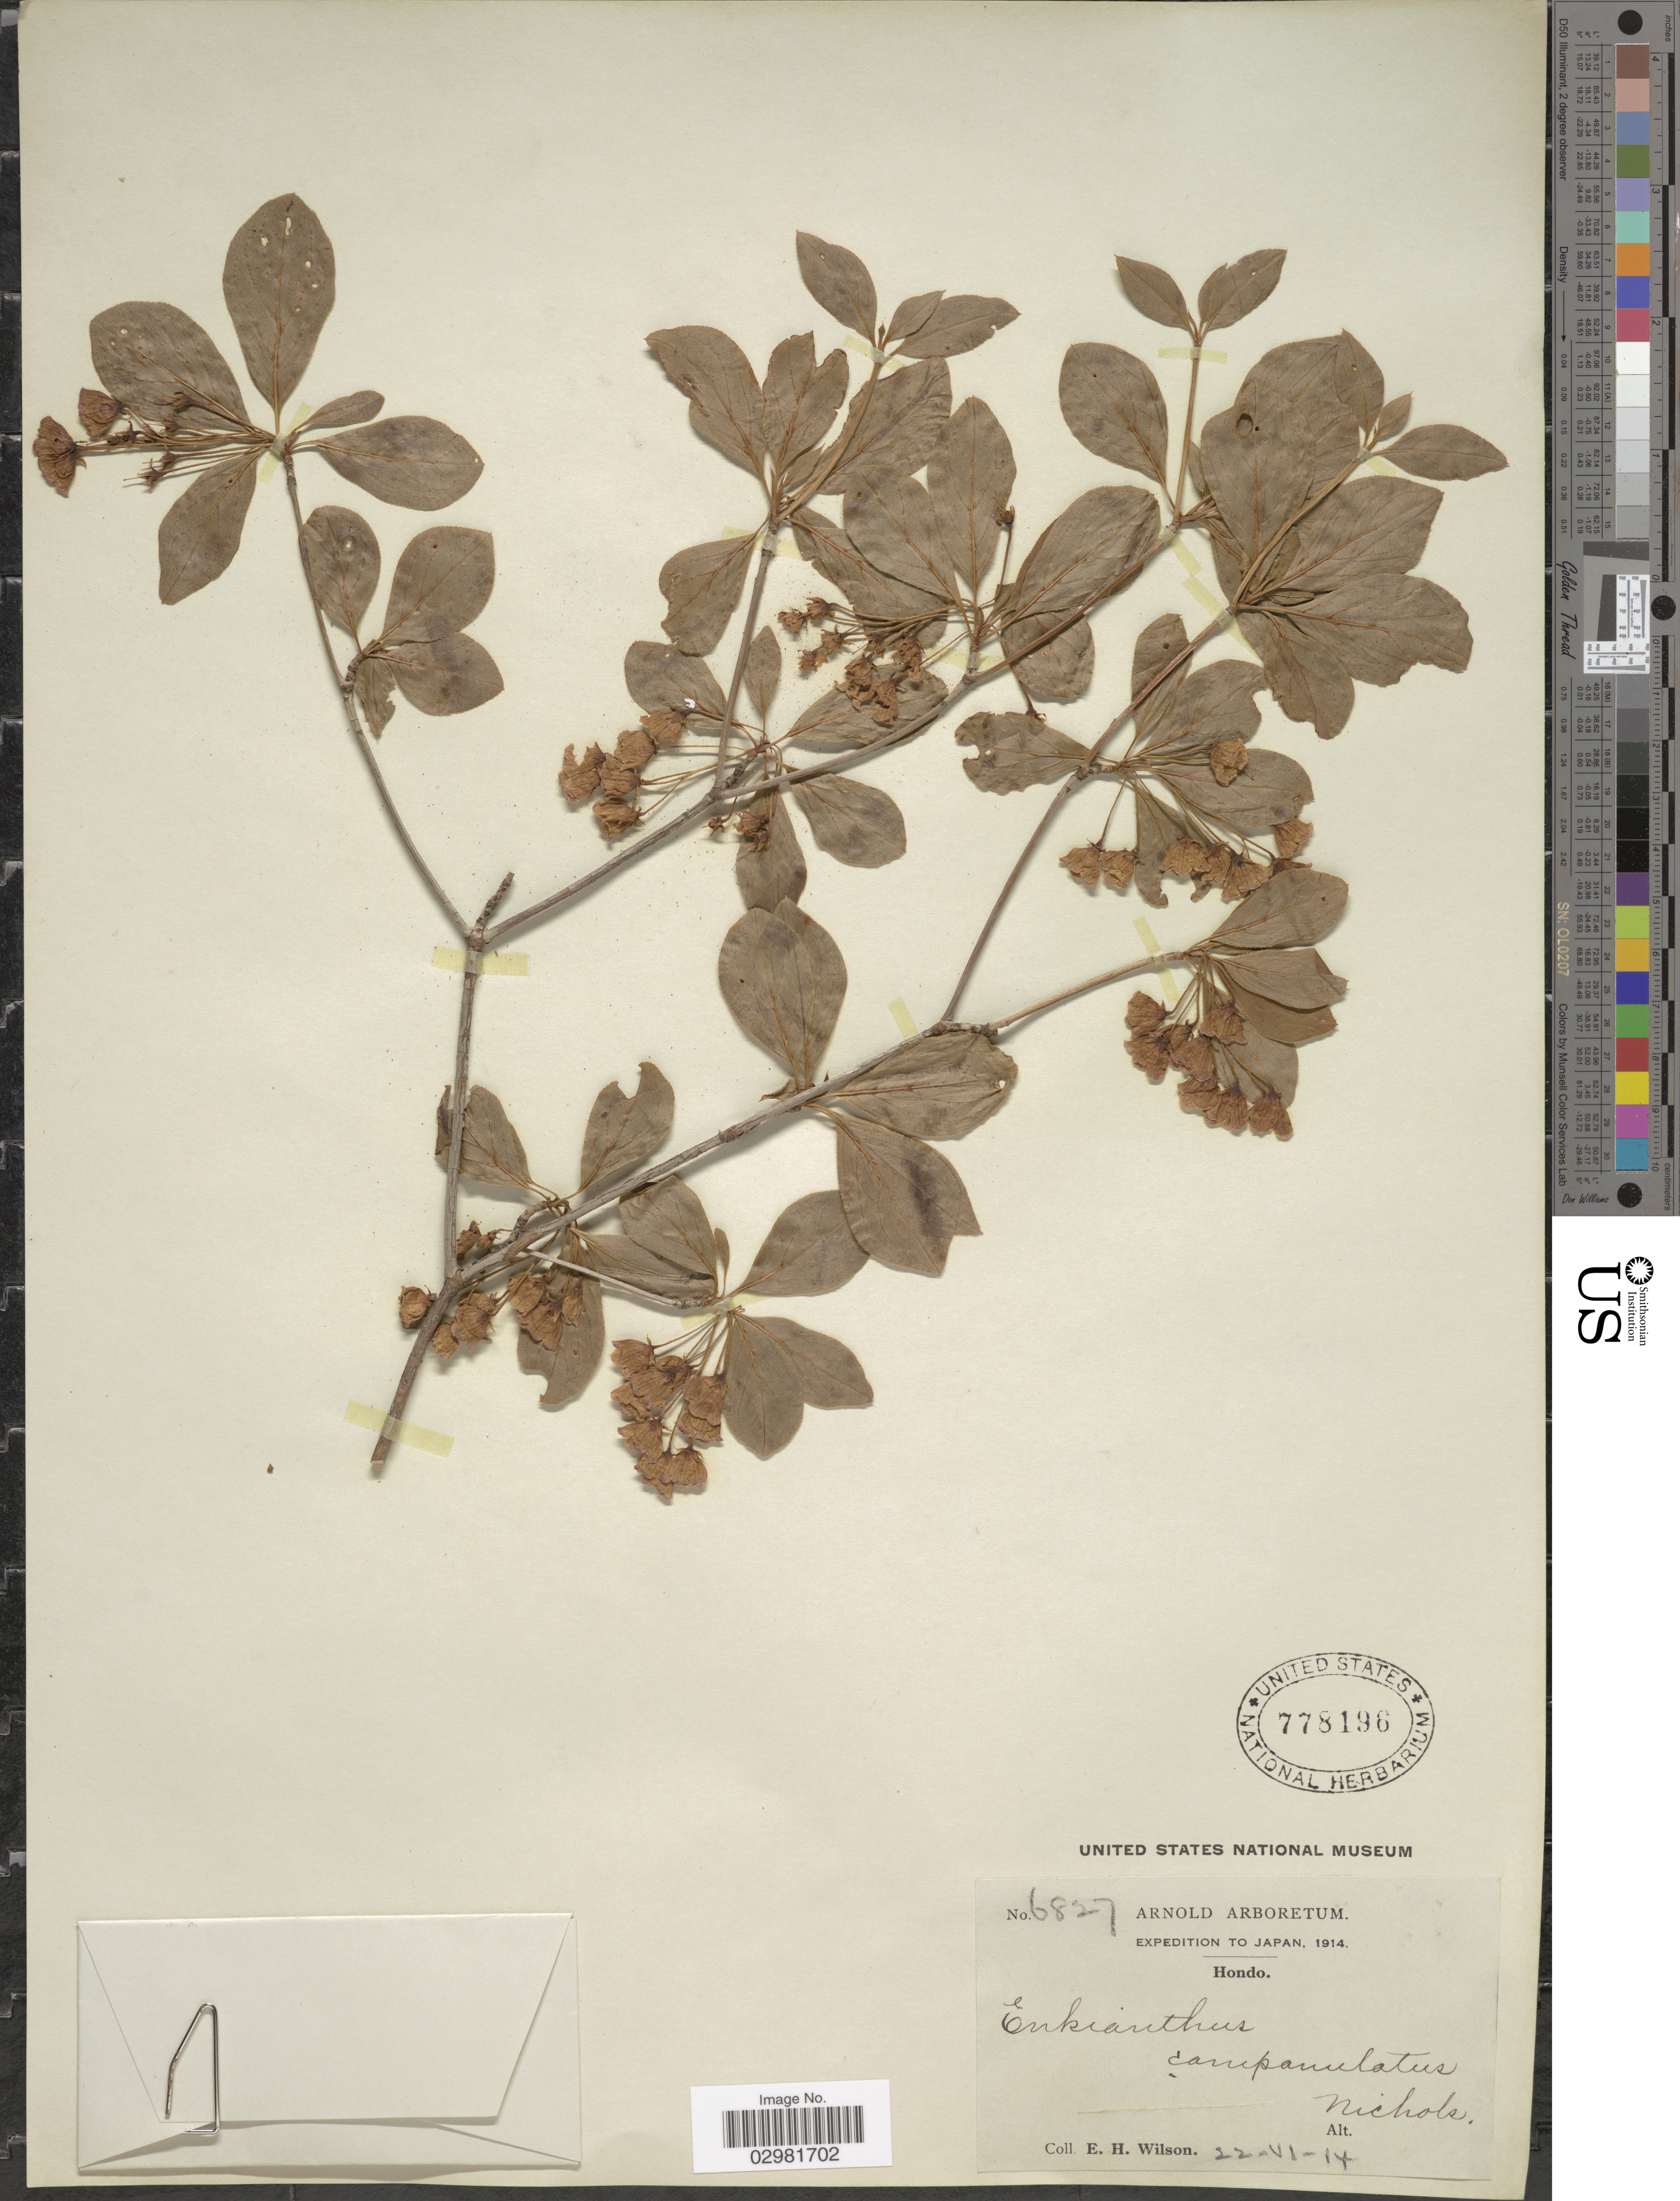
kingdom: Plantae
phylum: Tracheophyta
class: Magnoliopsida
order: Ericales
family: Ericaceae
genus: Enkianthus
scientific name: Enkianthus campanulatus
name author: (Miq.) G. Nicholson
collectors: E. Wilson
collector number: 6827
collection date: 1914-06-22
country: Japan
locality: Hondo.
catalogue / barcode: US 778196